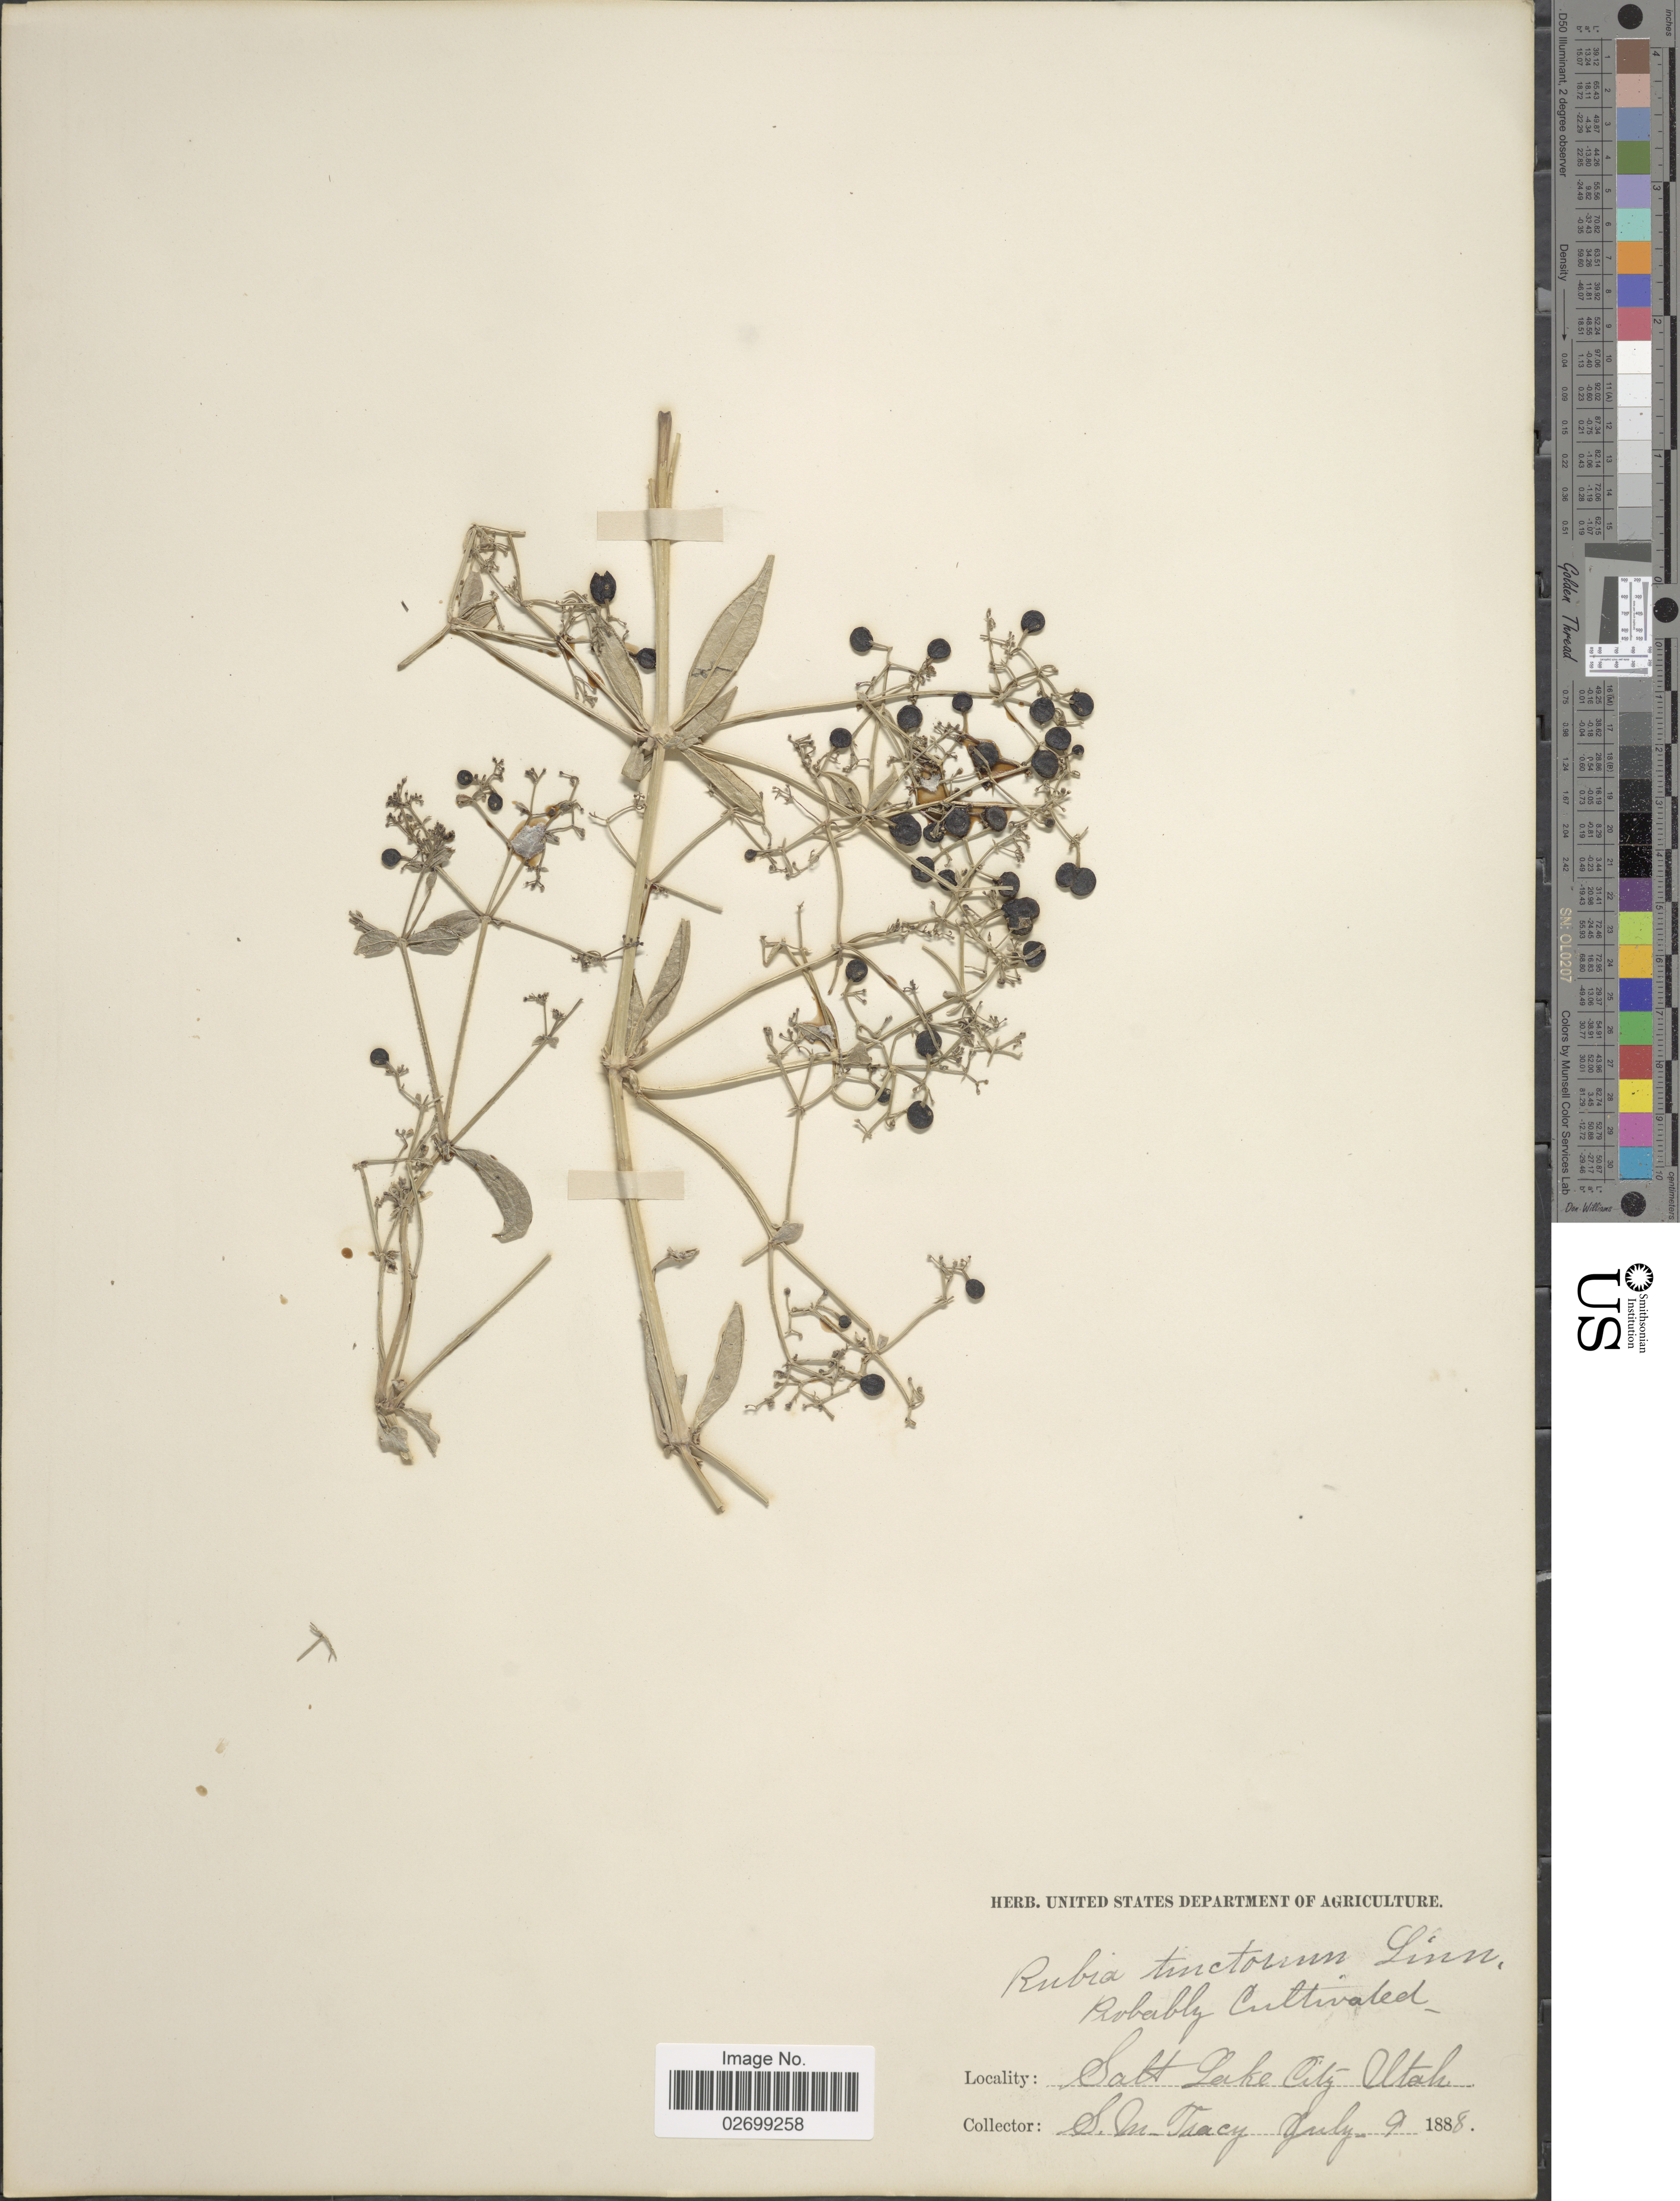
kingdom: Plantae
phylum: Tracheophyta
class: Magnoliopsida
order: Gentianales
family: Rubiaceae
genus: Rubia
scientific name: Rubia tinctorum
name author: L.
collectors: S. M. Tracy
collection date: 1888-07-09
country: United States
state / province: Utah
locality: Salt Lake City